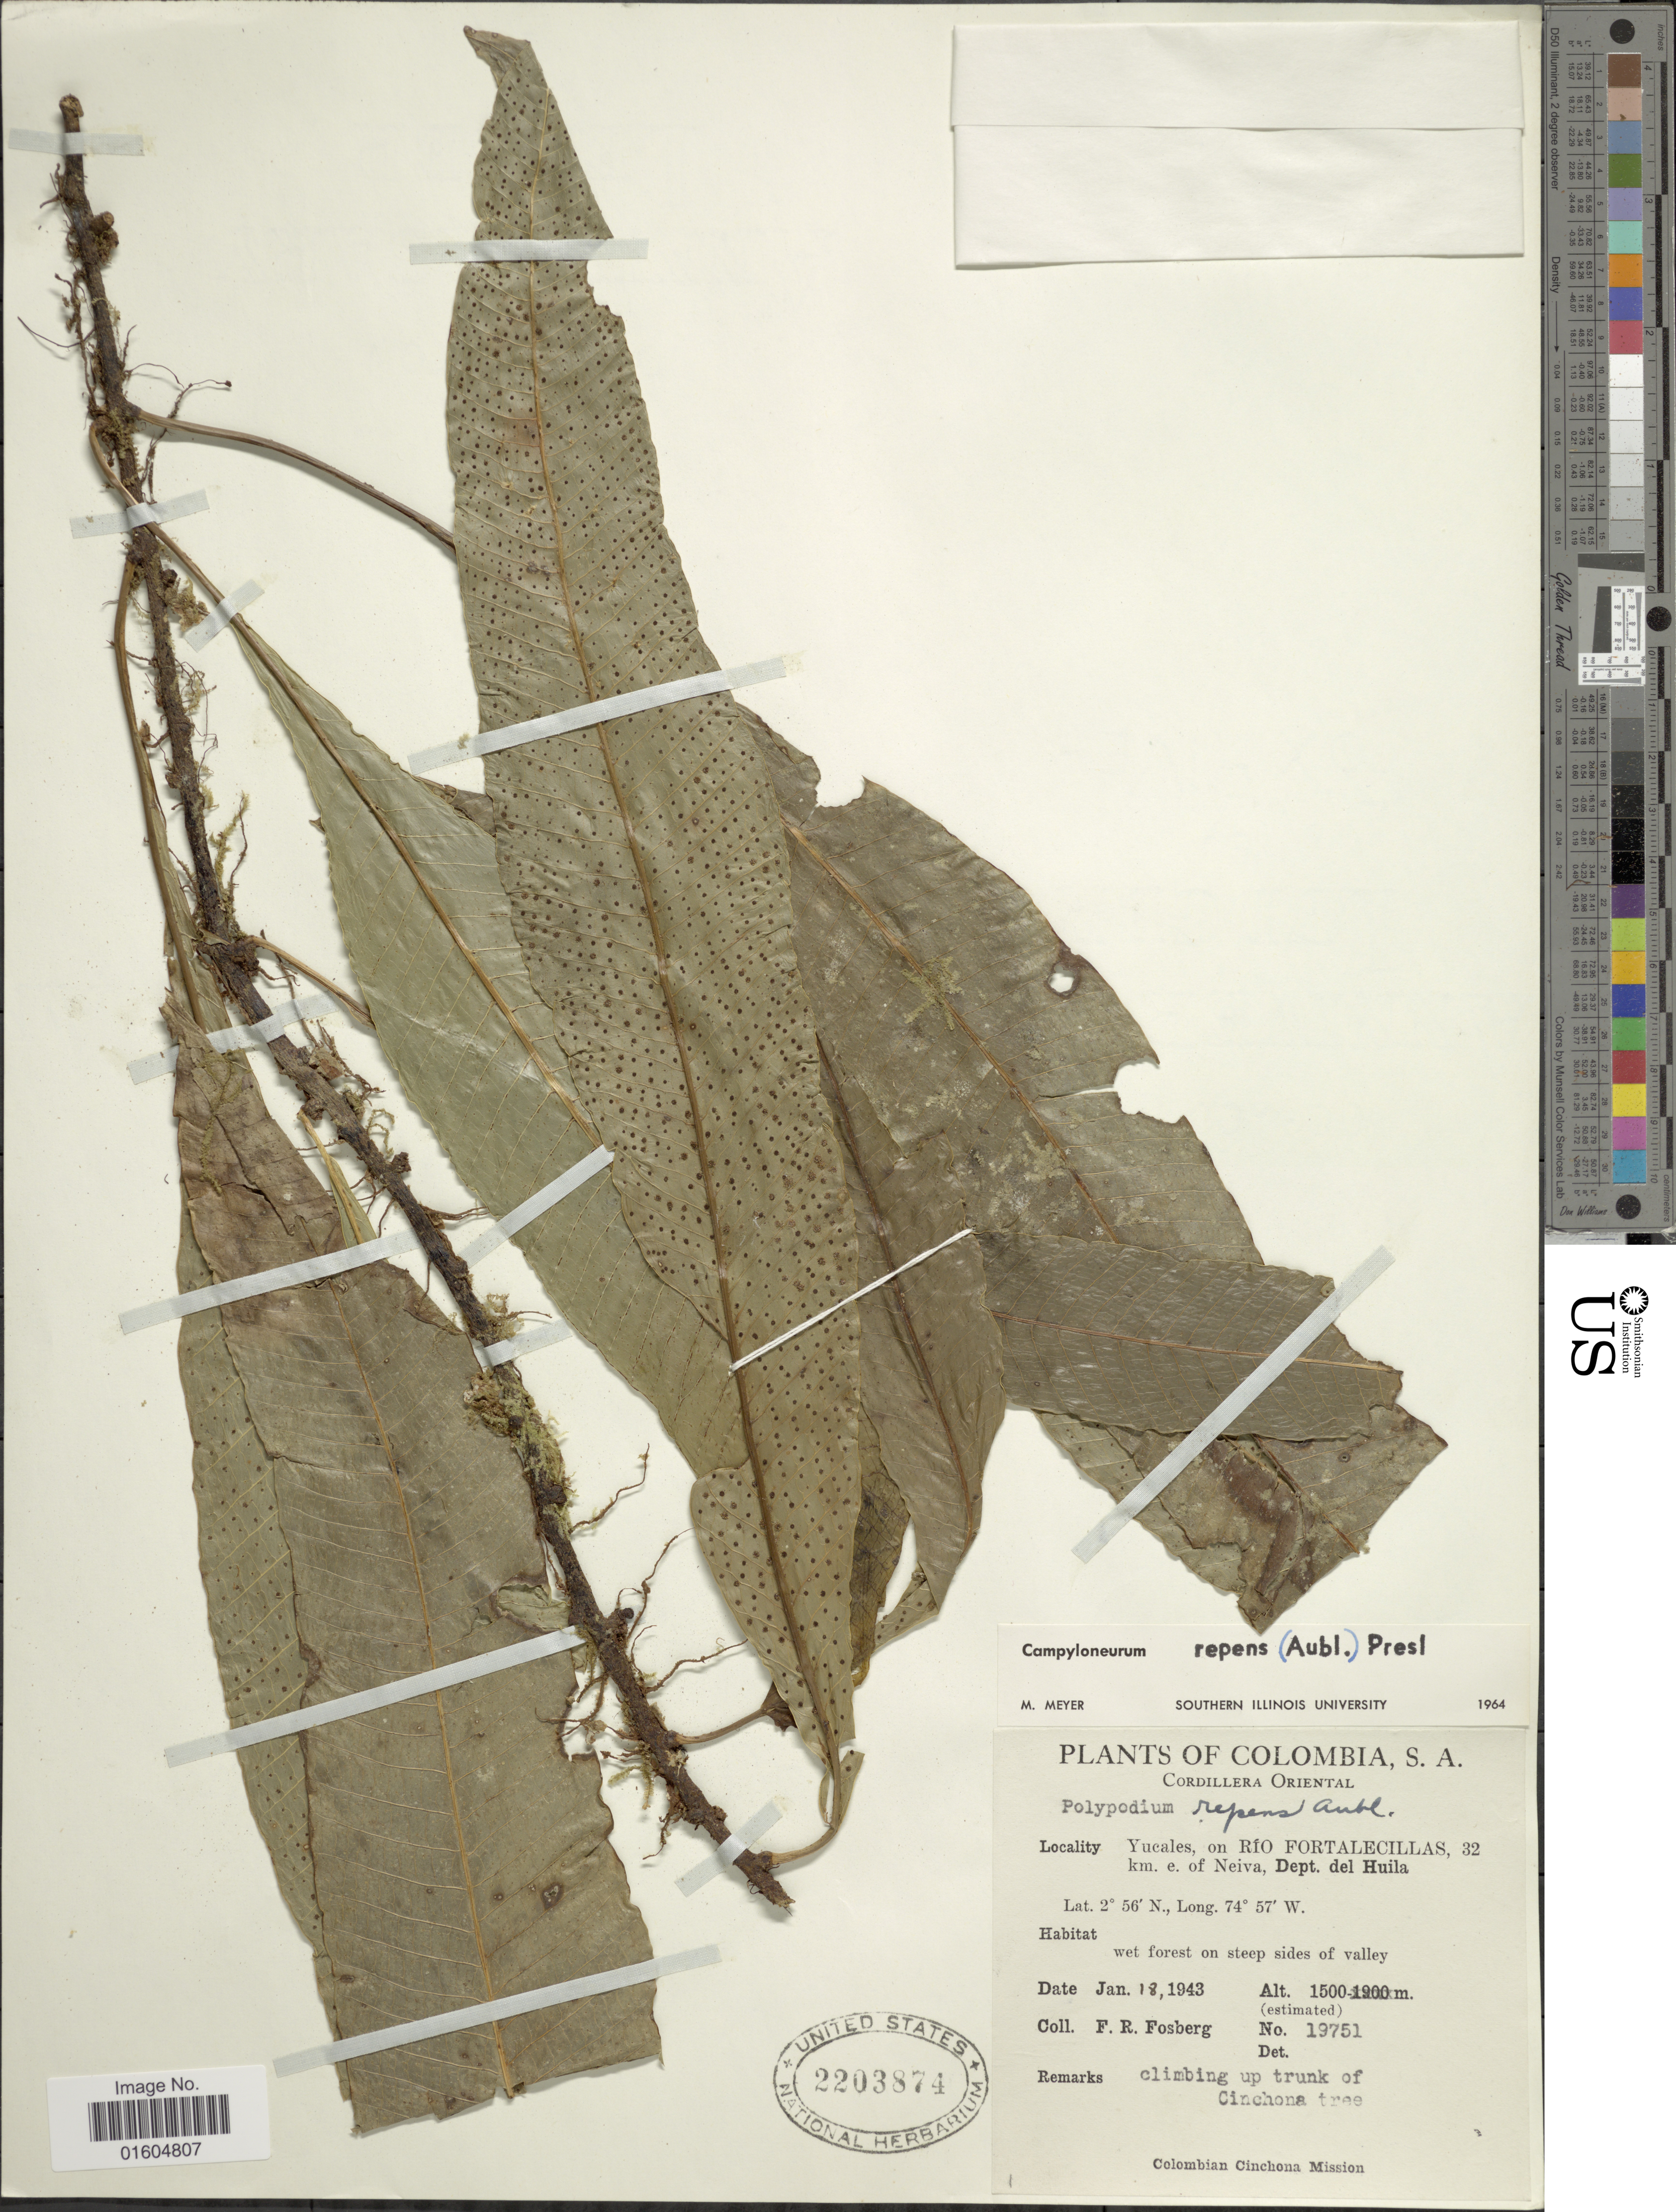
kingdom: Plantae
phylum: Tracheophyta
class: Polypodiopsida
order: Polypodiales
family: Polypodiaceae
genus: Campyloneurum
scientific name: Campyloneurum repens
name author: (Aubl.) C. Presl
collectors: F. R. Fosberg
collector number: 19751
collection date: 1943-01-18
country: Colombia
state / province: Huila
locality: Colombia, S. A. Cordillera Oriental. Yucales, on RIO FORTALECILLAS, 32 km. e. of Neiva, Dept. del Huila. wet forest on steep sides of valley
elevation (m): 1500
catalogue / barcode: US 2203874